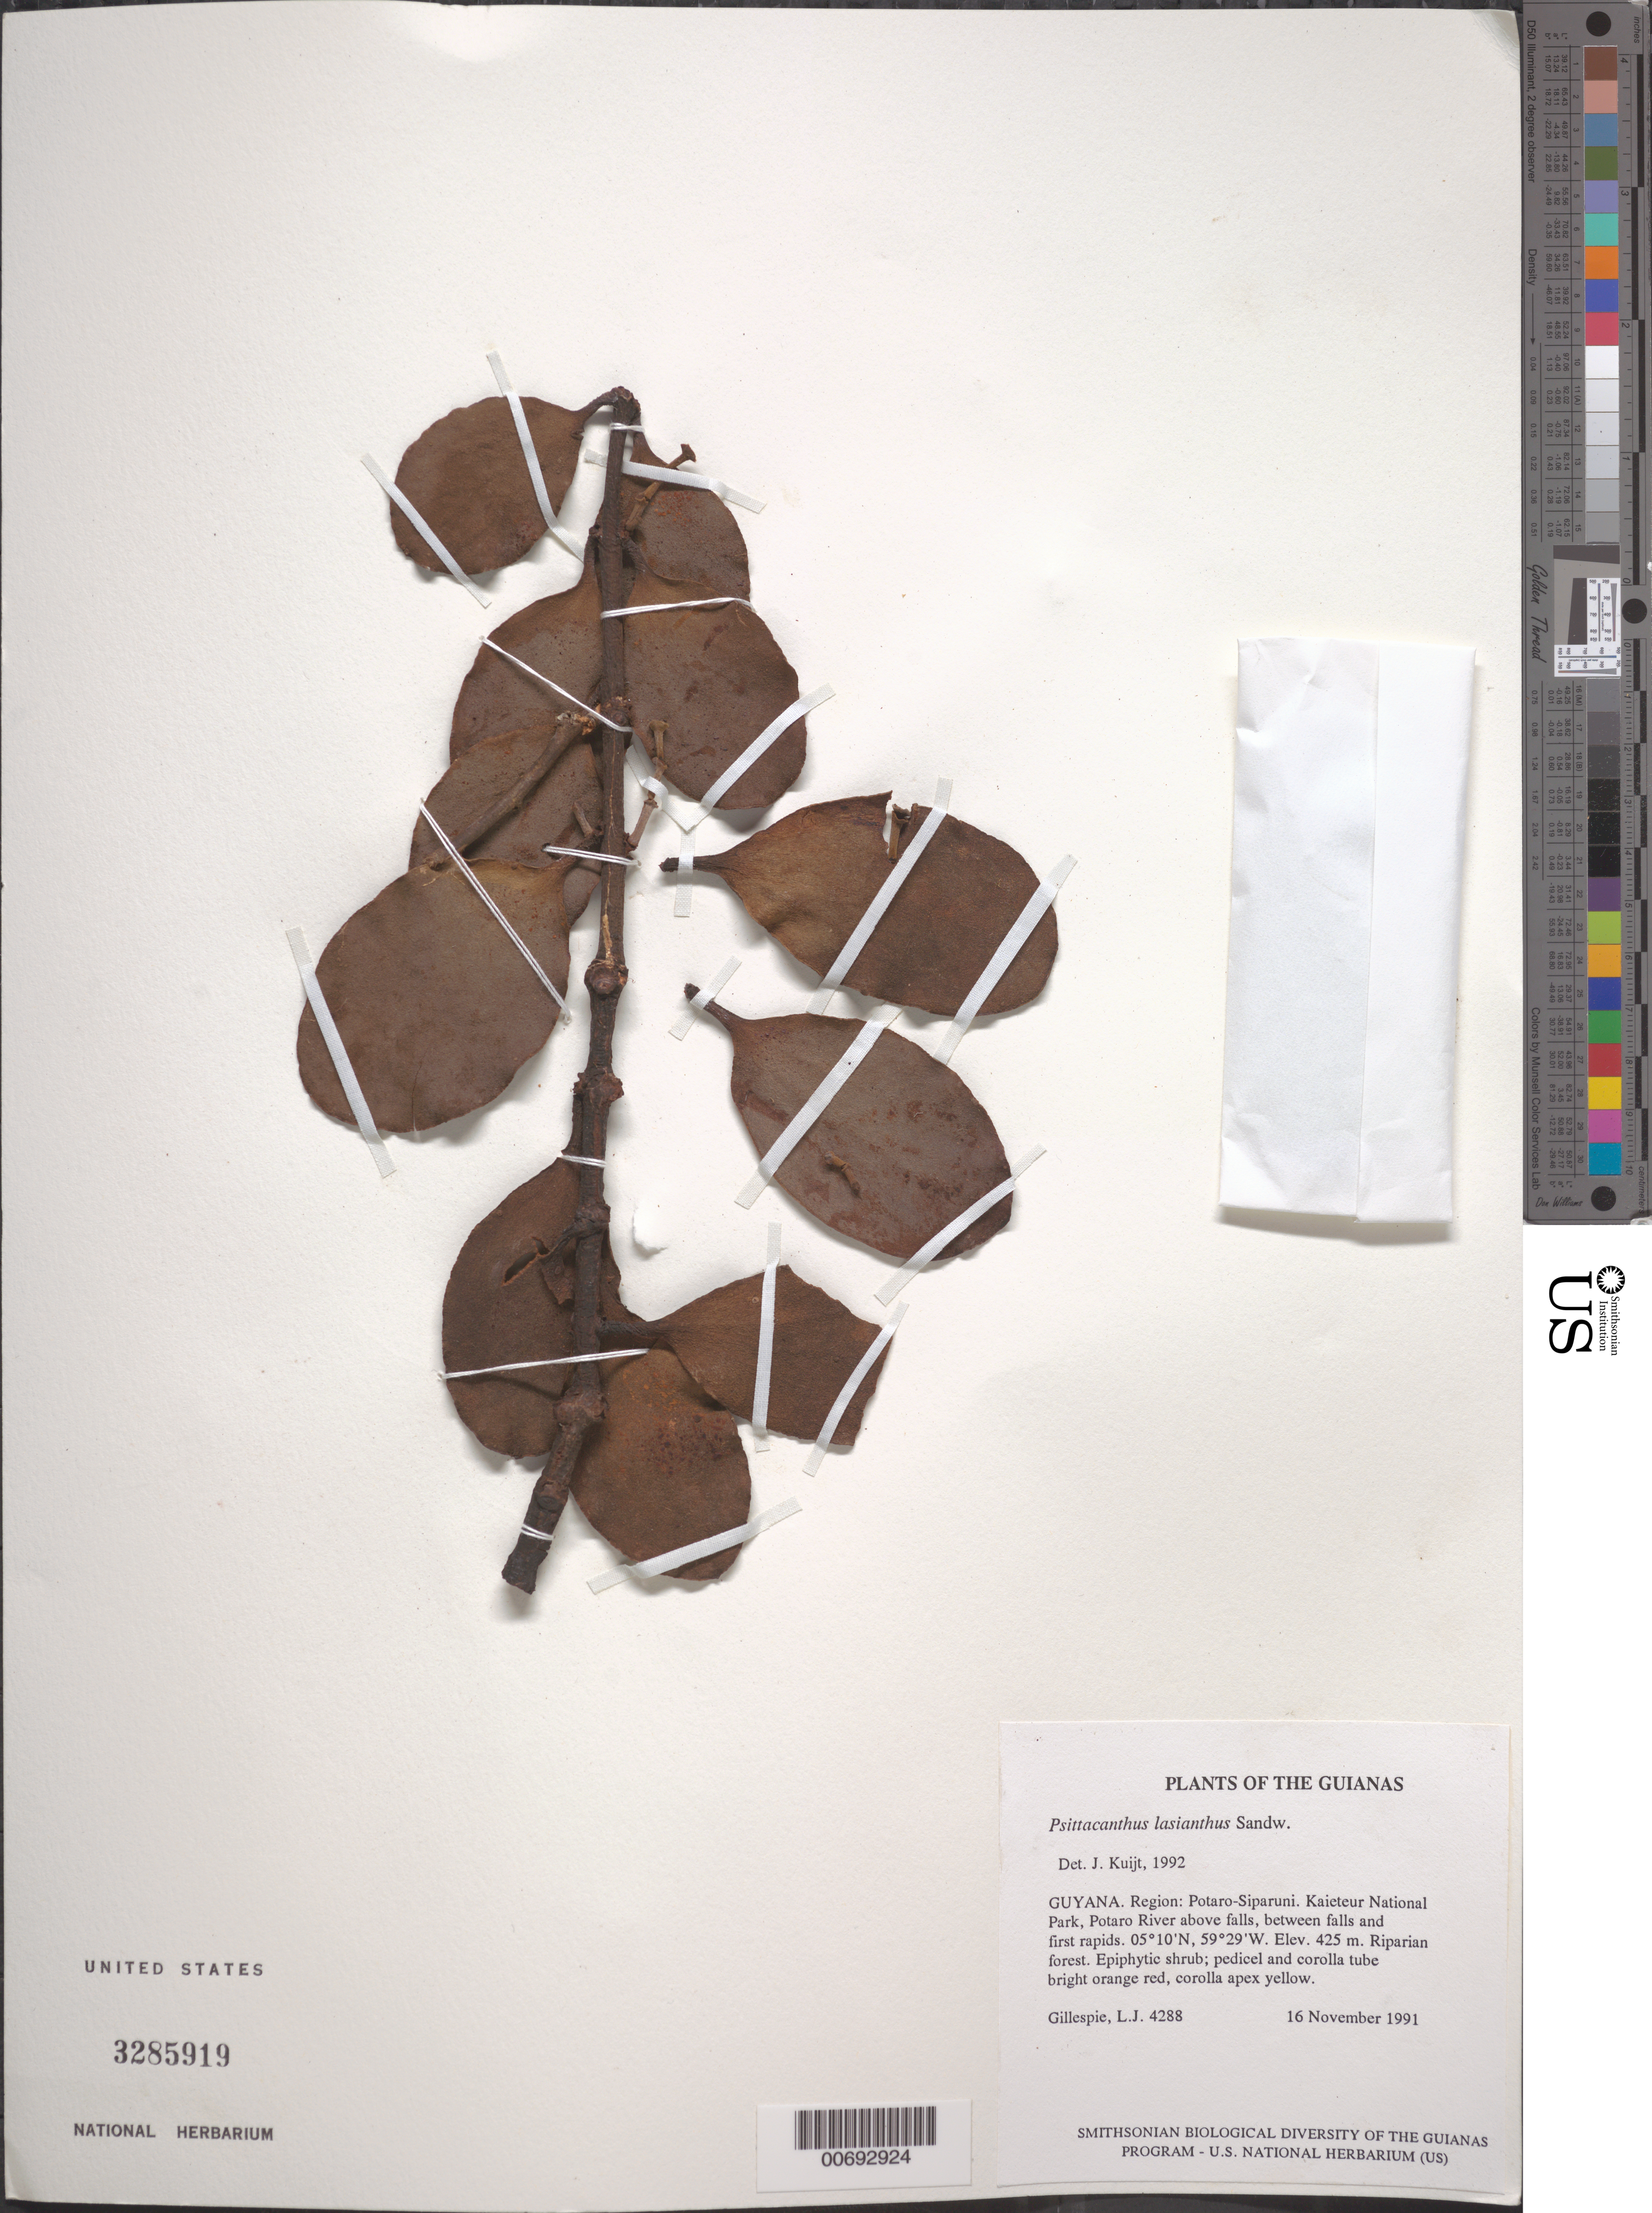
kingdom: Plantae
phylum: Tracheophyta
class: Magnoliopsida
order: Santalales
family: Loranthaceae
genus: Psittacanthus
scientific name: Psittacanthus leptanthus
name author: A.C. Sm.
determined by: Kuijt, Job, (CANADA)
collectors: L. J. Gillespie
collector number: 4288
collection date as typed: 16 November 1991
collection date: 1991-11-16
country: Guyana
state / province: Potaro-Siparuni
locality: Kaieteur National Park, Potaro River above falls, between falls and first rapids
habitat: Riparian forest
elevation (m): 425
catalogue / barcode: US 3285919